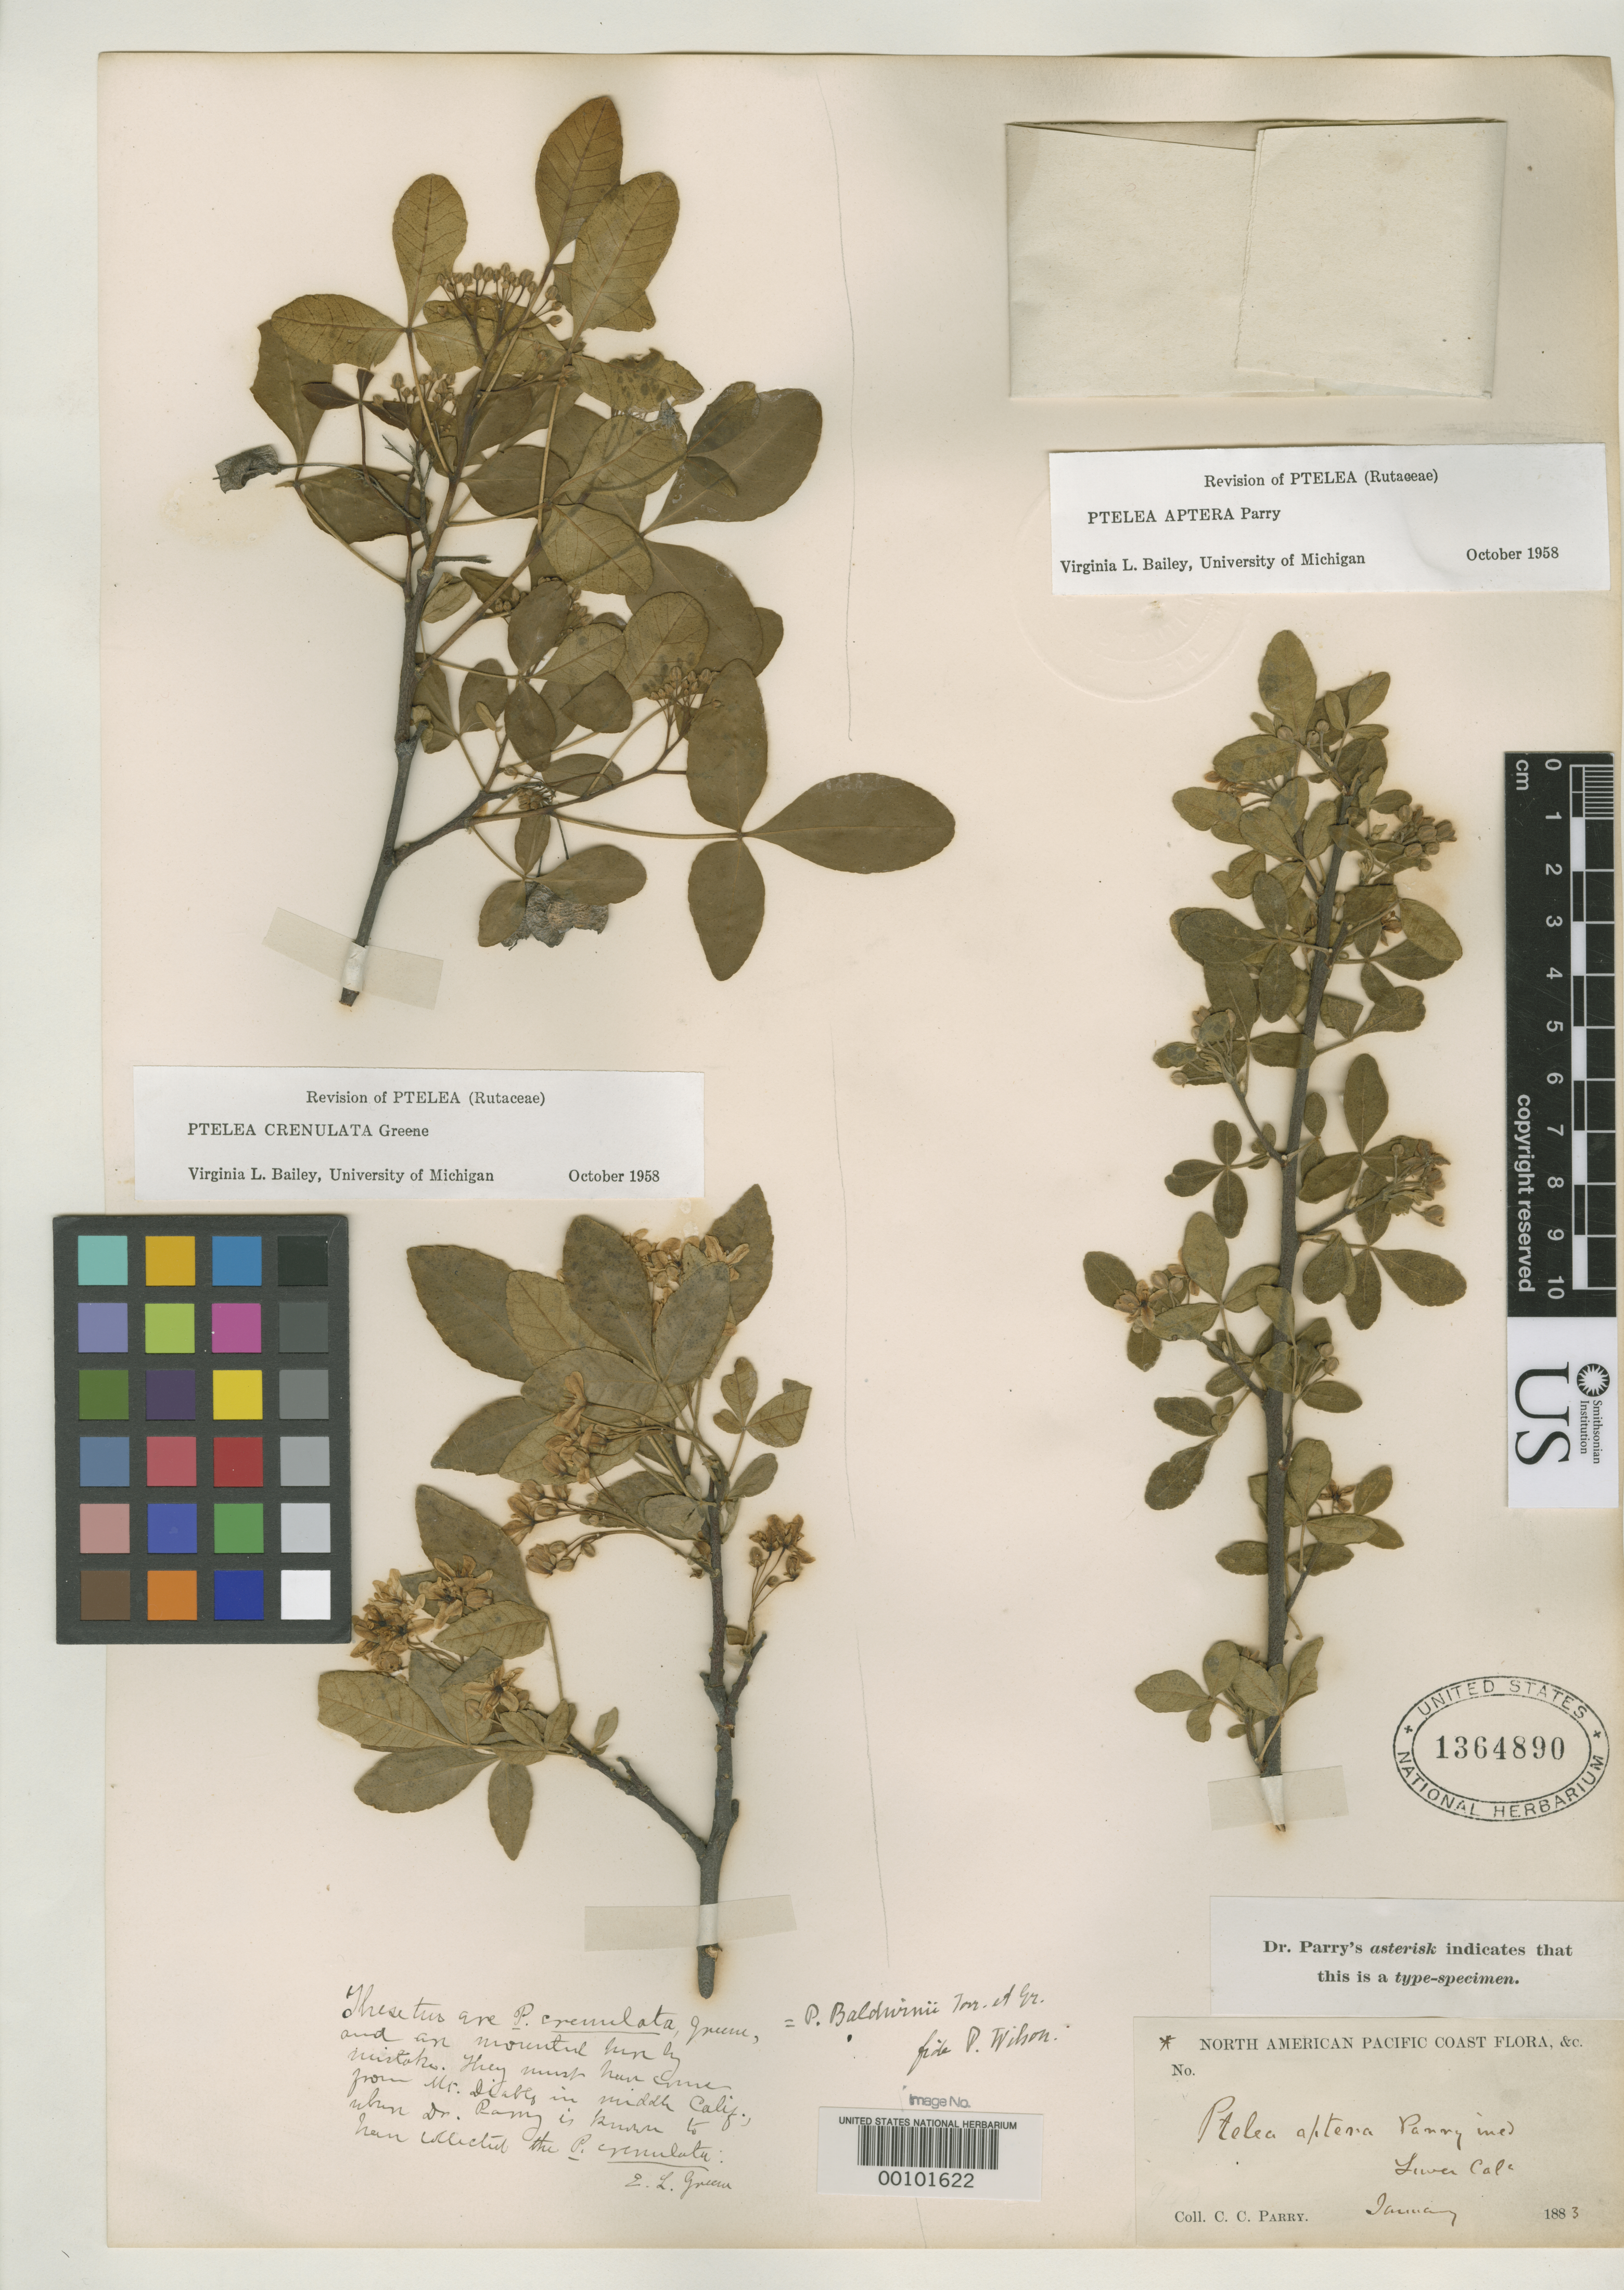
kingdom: Plantae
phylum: Tracheophyta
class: Magnoliopsida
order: Sapindales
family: Rutaceae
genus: Ptelea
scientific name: Ptelea aptera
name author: Parry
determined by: Bailey, V. L.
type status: Lectotype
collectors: C. C. Parry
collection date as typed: Jan 1883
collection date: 1883-01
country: Mexico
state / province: Baja California Norte / Baja California Sur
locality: Lower Cal.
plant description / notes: According to annotations by E.L. Greene & V.L. Bailey, two specimens mounted on left-hand side of sheet are Ptelea crenulata.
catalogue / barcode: US 1364890